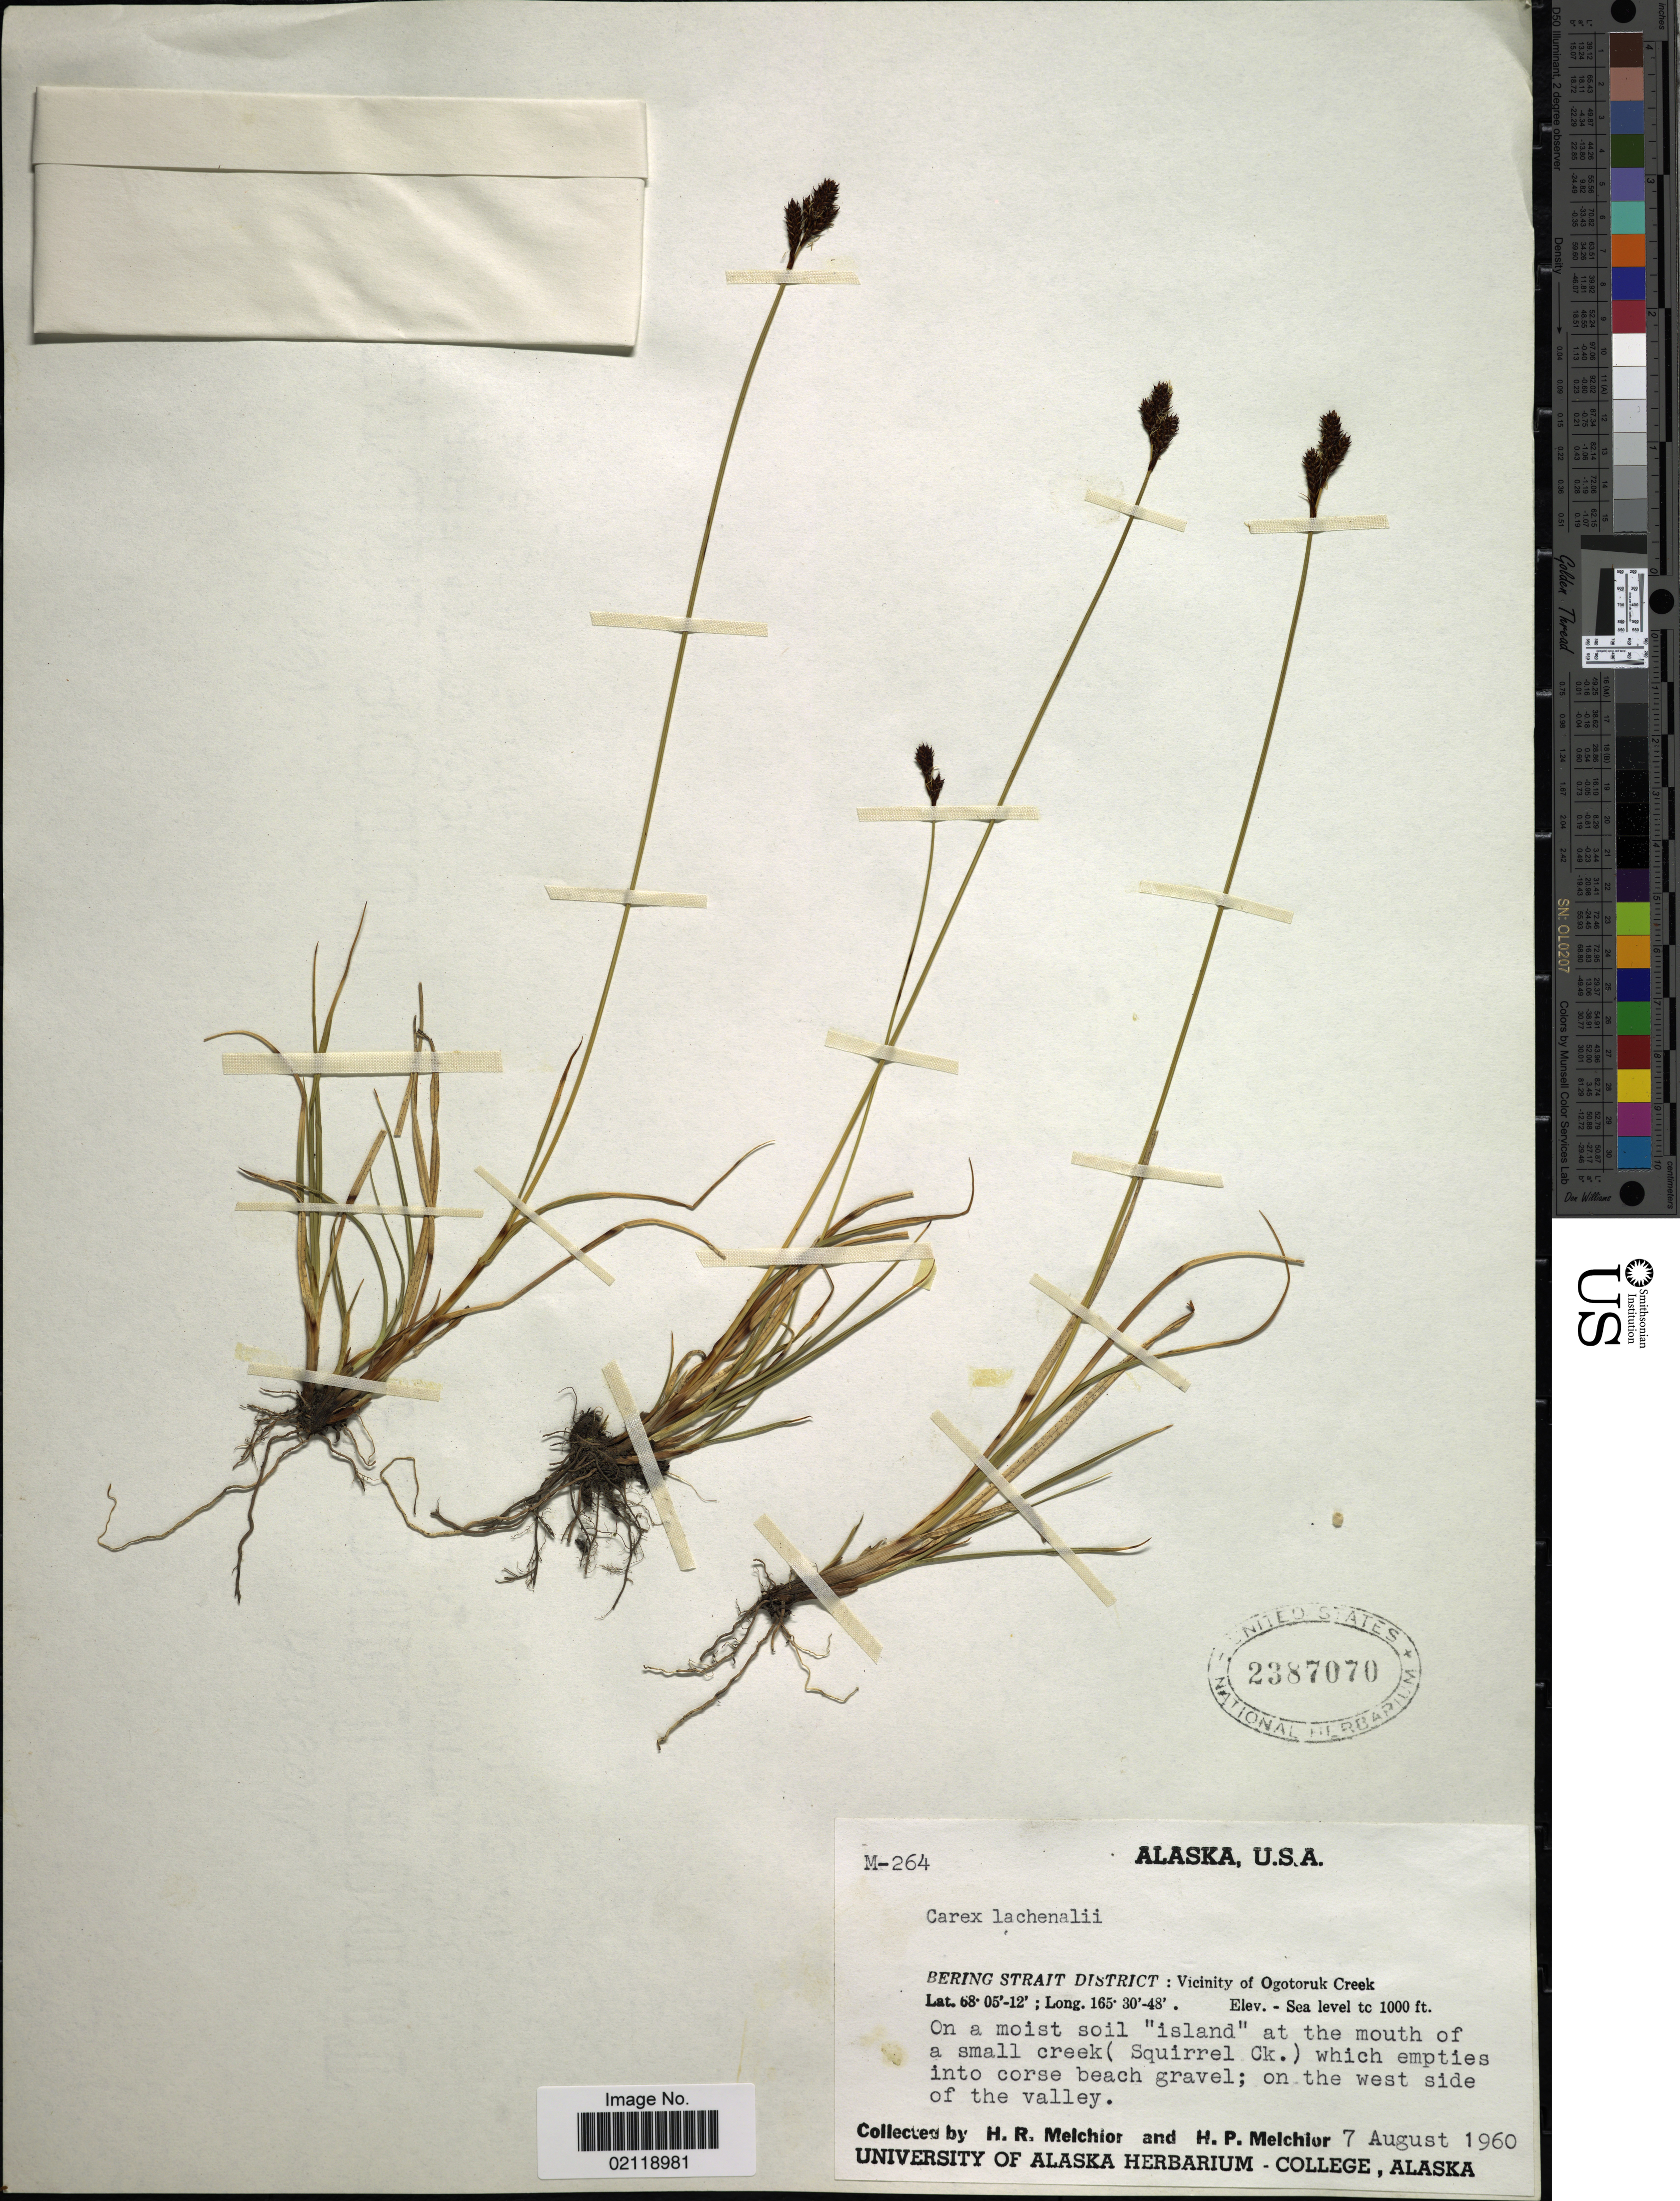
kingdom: Plantae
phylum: Tracheophyta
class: Liliopsida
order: Poales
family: Cyperaceae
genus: Carex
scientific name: Carex lachenalii subsp. lachenalii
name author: Schkuhr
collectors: H. R. Melchior & H. P. Melchior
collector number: M-264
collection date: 1960-08-07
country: United States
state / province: Alaska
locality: U.S.A. Bering Strait District: Vicinity of Ogotoruk Creek. On a moist soil "island"at the mouth of a small creek (Squirrel Ck.)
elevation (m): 0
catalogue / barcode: US 2387070